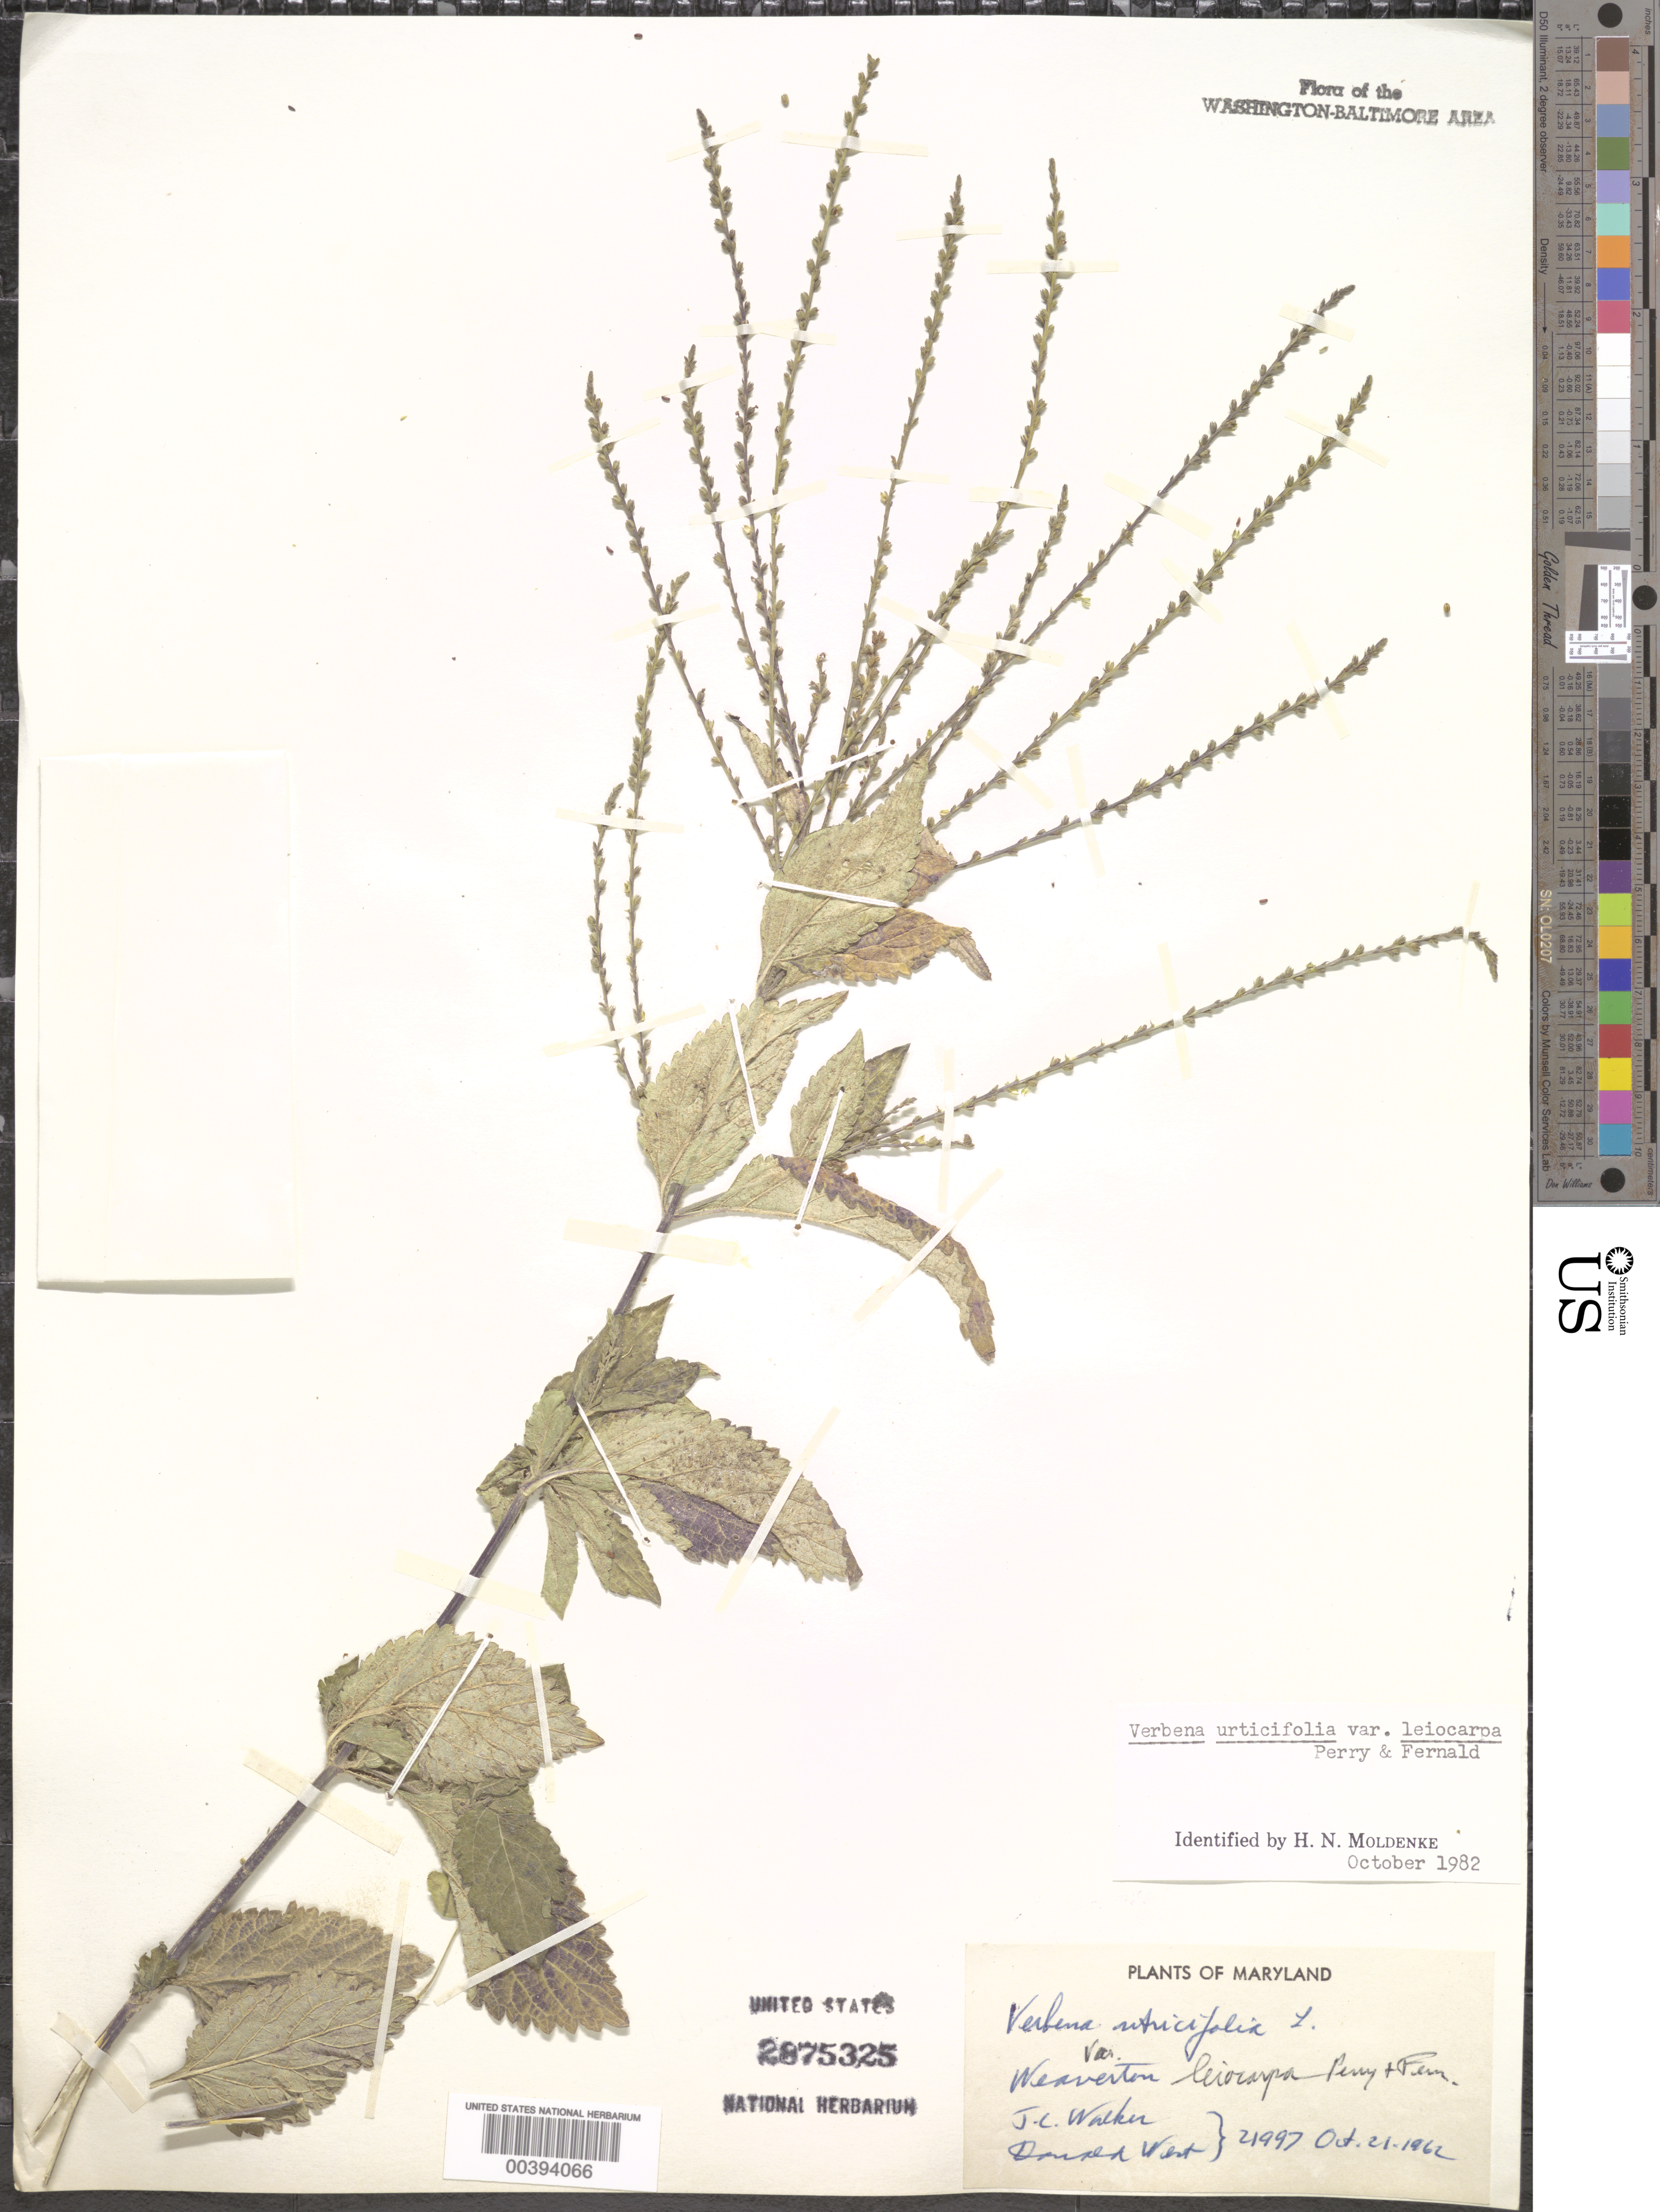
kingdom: Plantae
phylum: Tracheophyta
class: Magnoliopsida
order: Lamiales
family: Verbenaceae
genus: Verbena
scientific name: Verbena urticifolia var. leiocarpa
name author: L.M. Perry & Fernald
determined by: Moldenke, H. N.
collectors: J. Walker & D. West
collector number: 21997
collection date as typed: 21 Oct 1962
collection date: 1962-10-21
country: United States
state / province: Maryland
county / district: Baltimore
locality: Weaverton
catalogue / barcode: US 2875325